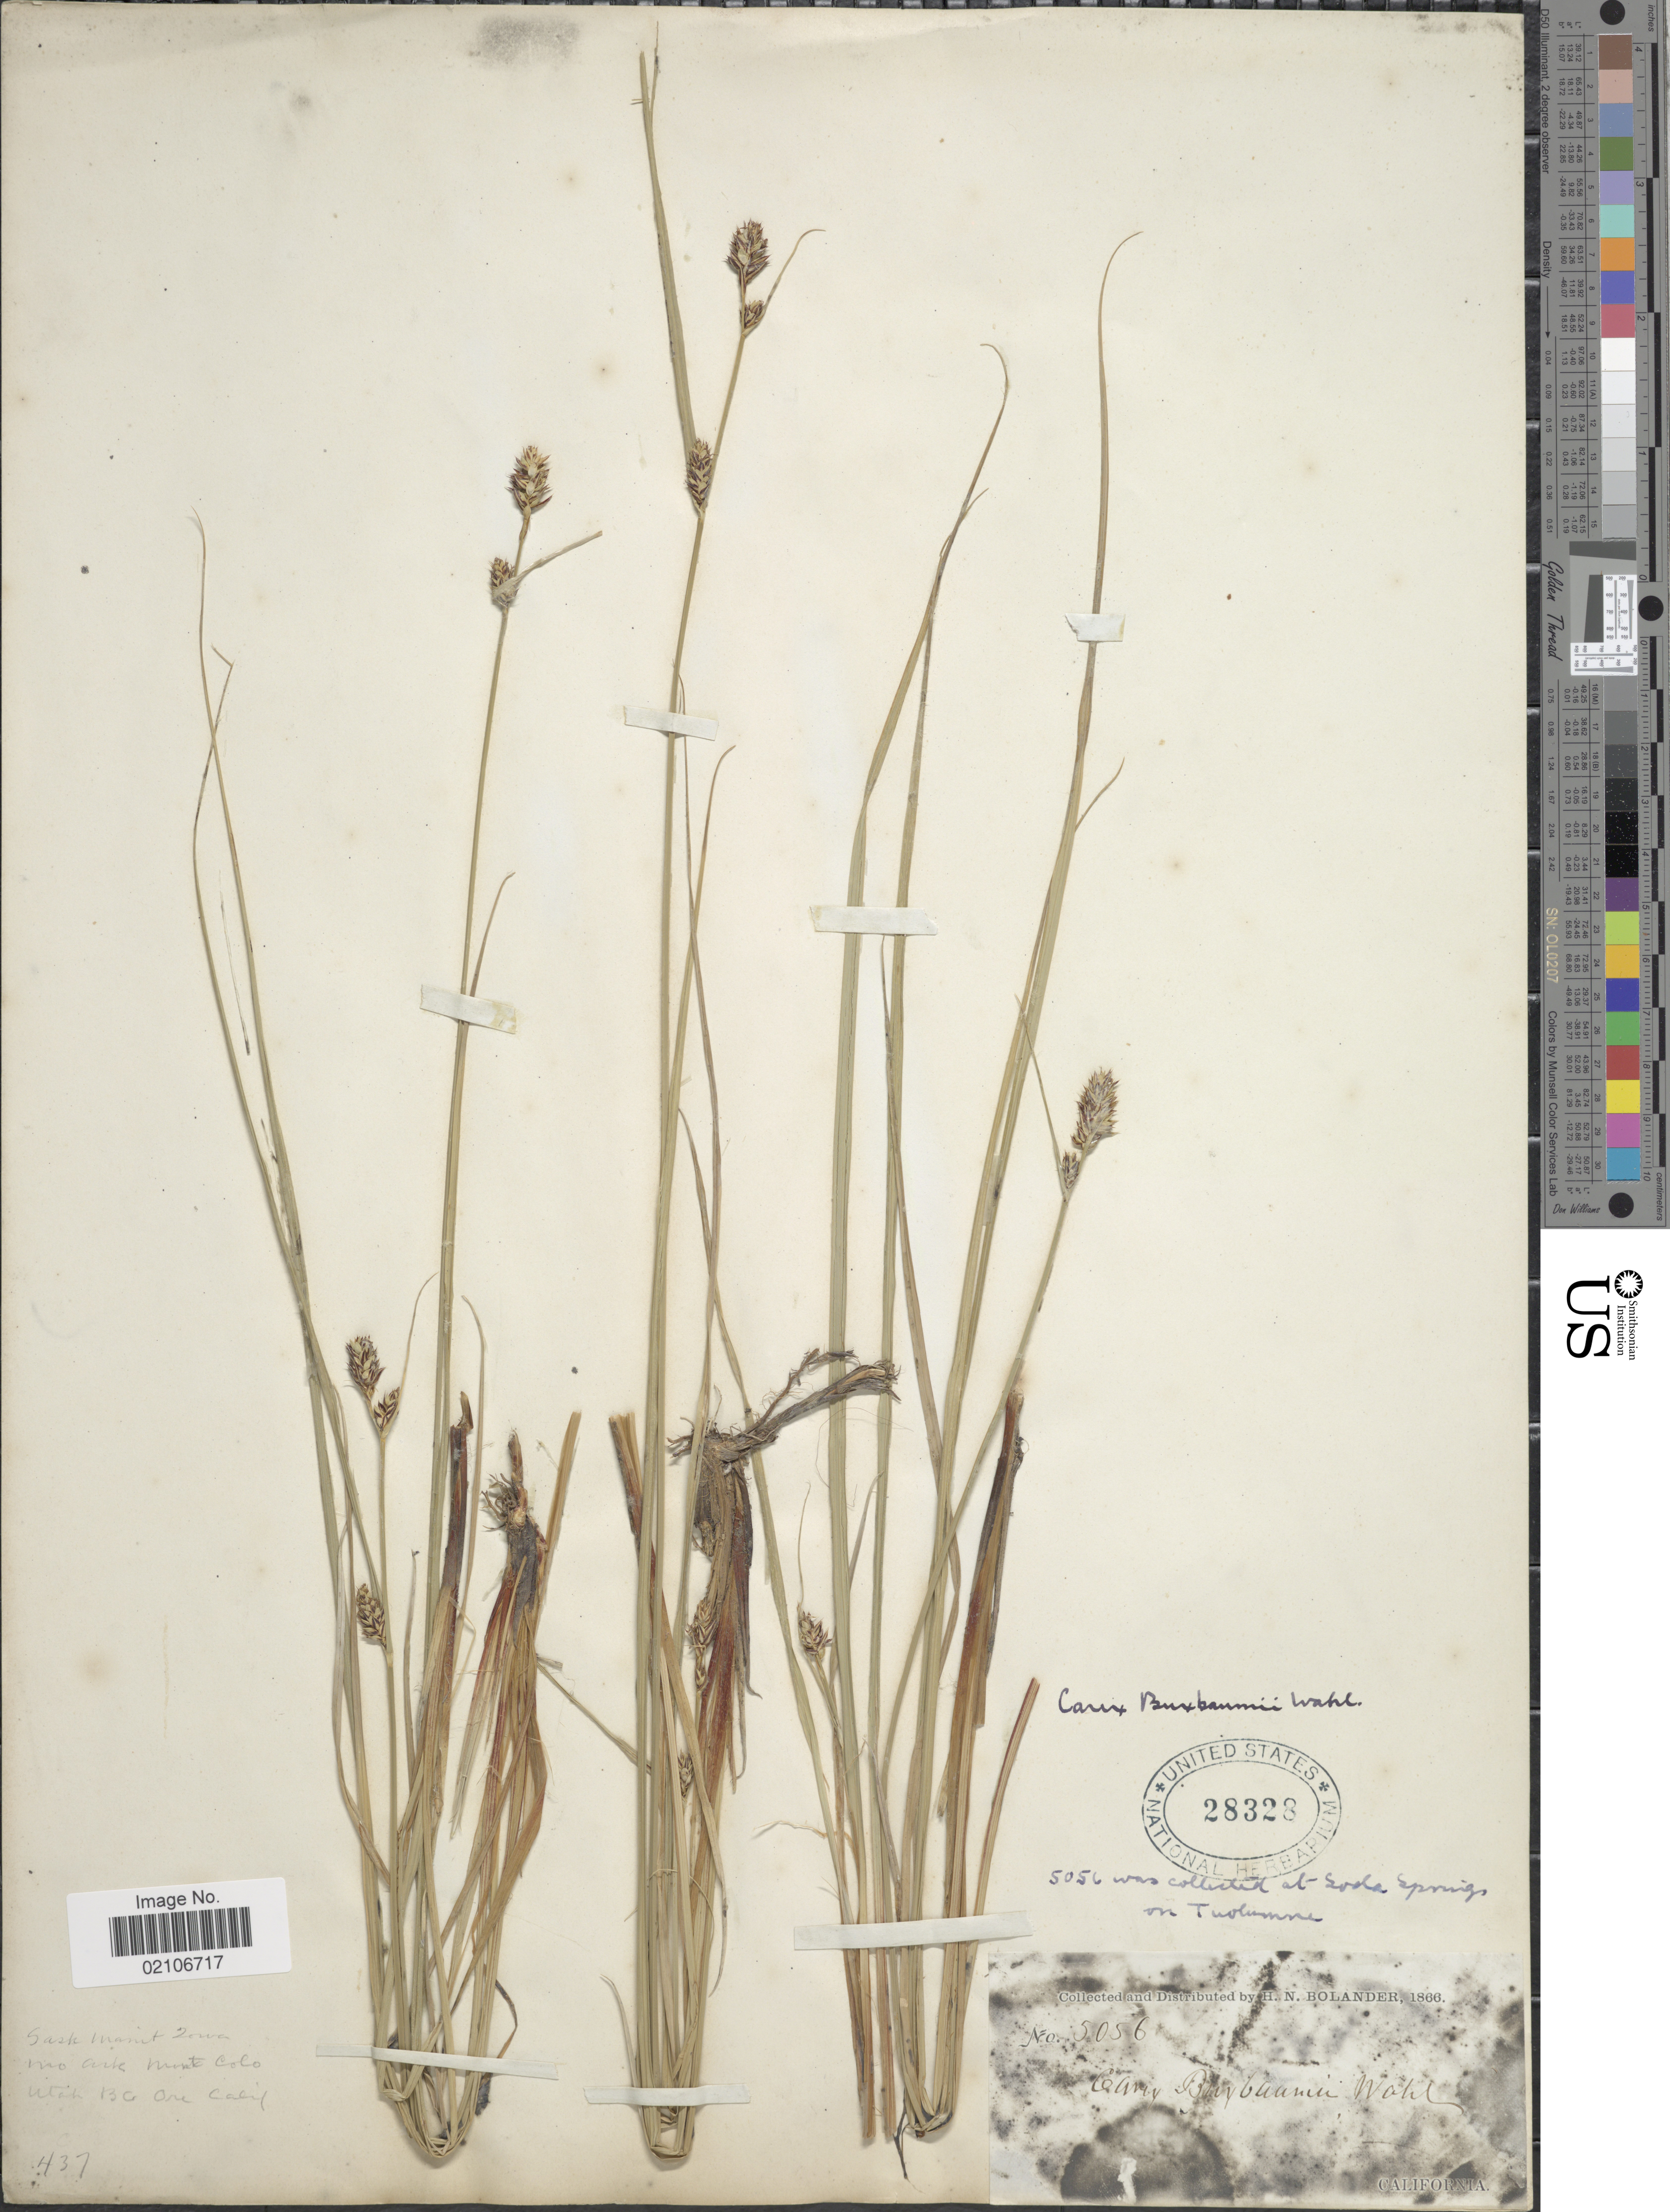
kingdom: Plantae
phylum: Tracheophyta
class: Liliopsida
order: Poales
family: Cyperaceae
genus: Carex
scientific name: Carex buxbaumii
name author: Wahlenb.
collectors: H. Bolander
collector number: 5056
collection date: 1866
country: United States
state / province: California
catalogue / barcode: US 28328